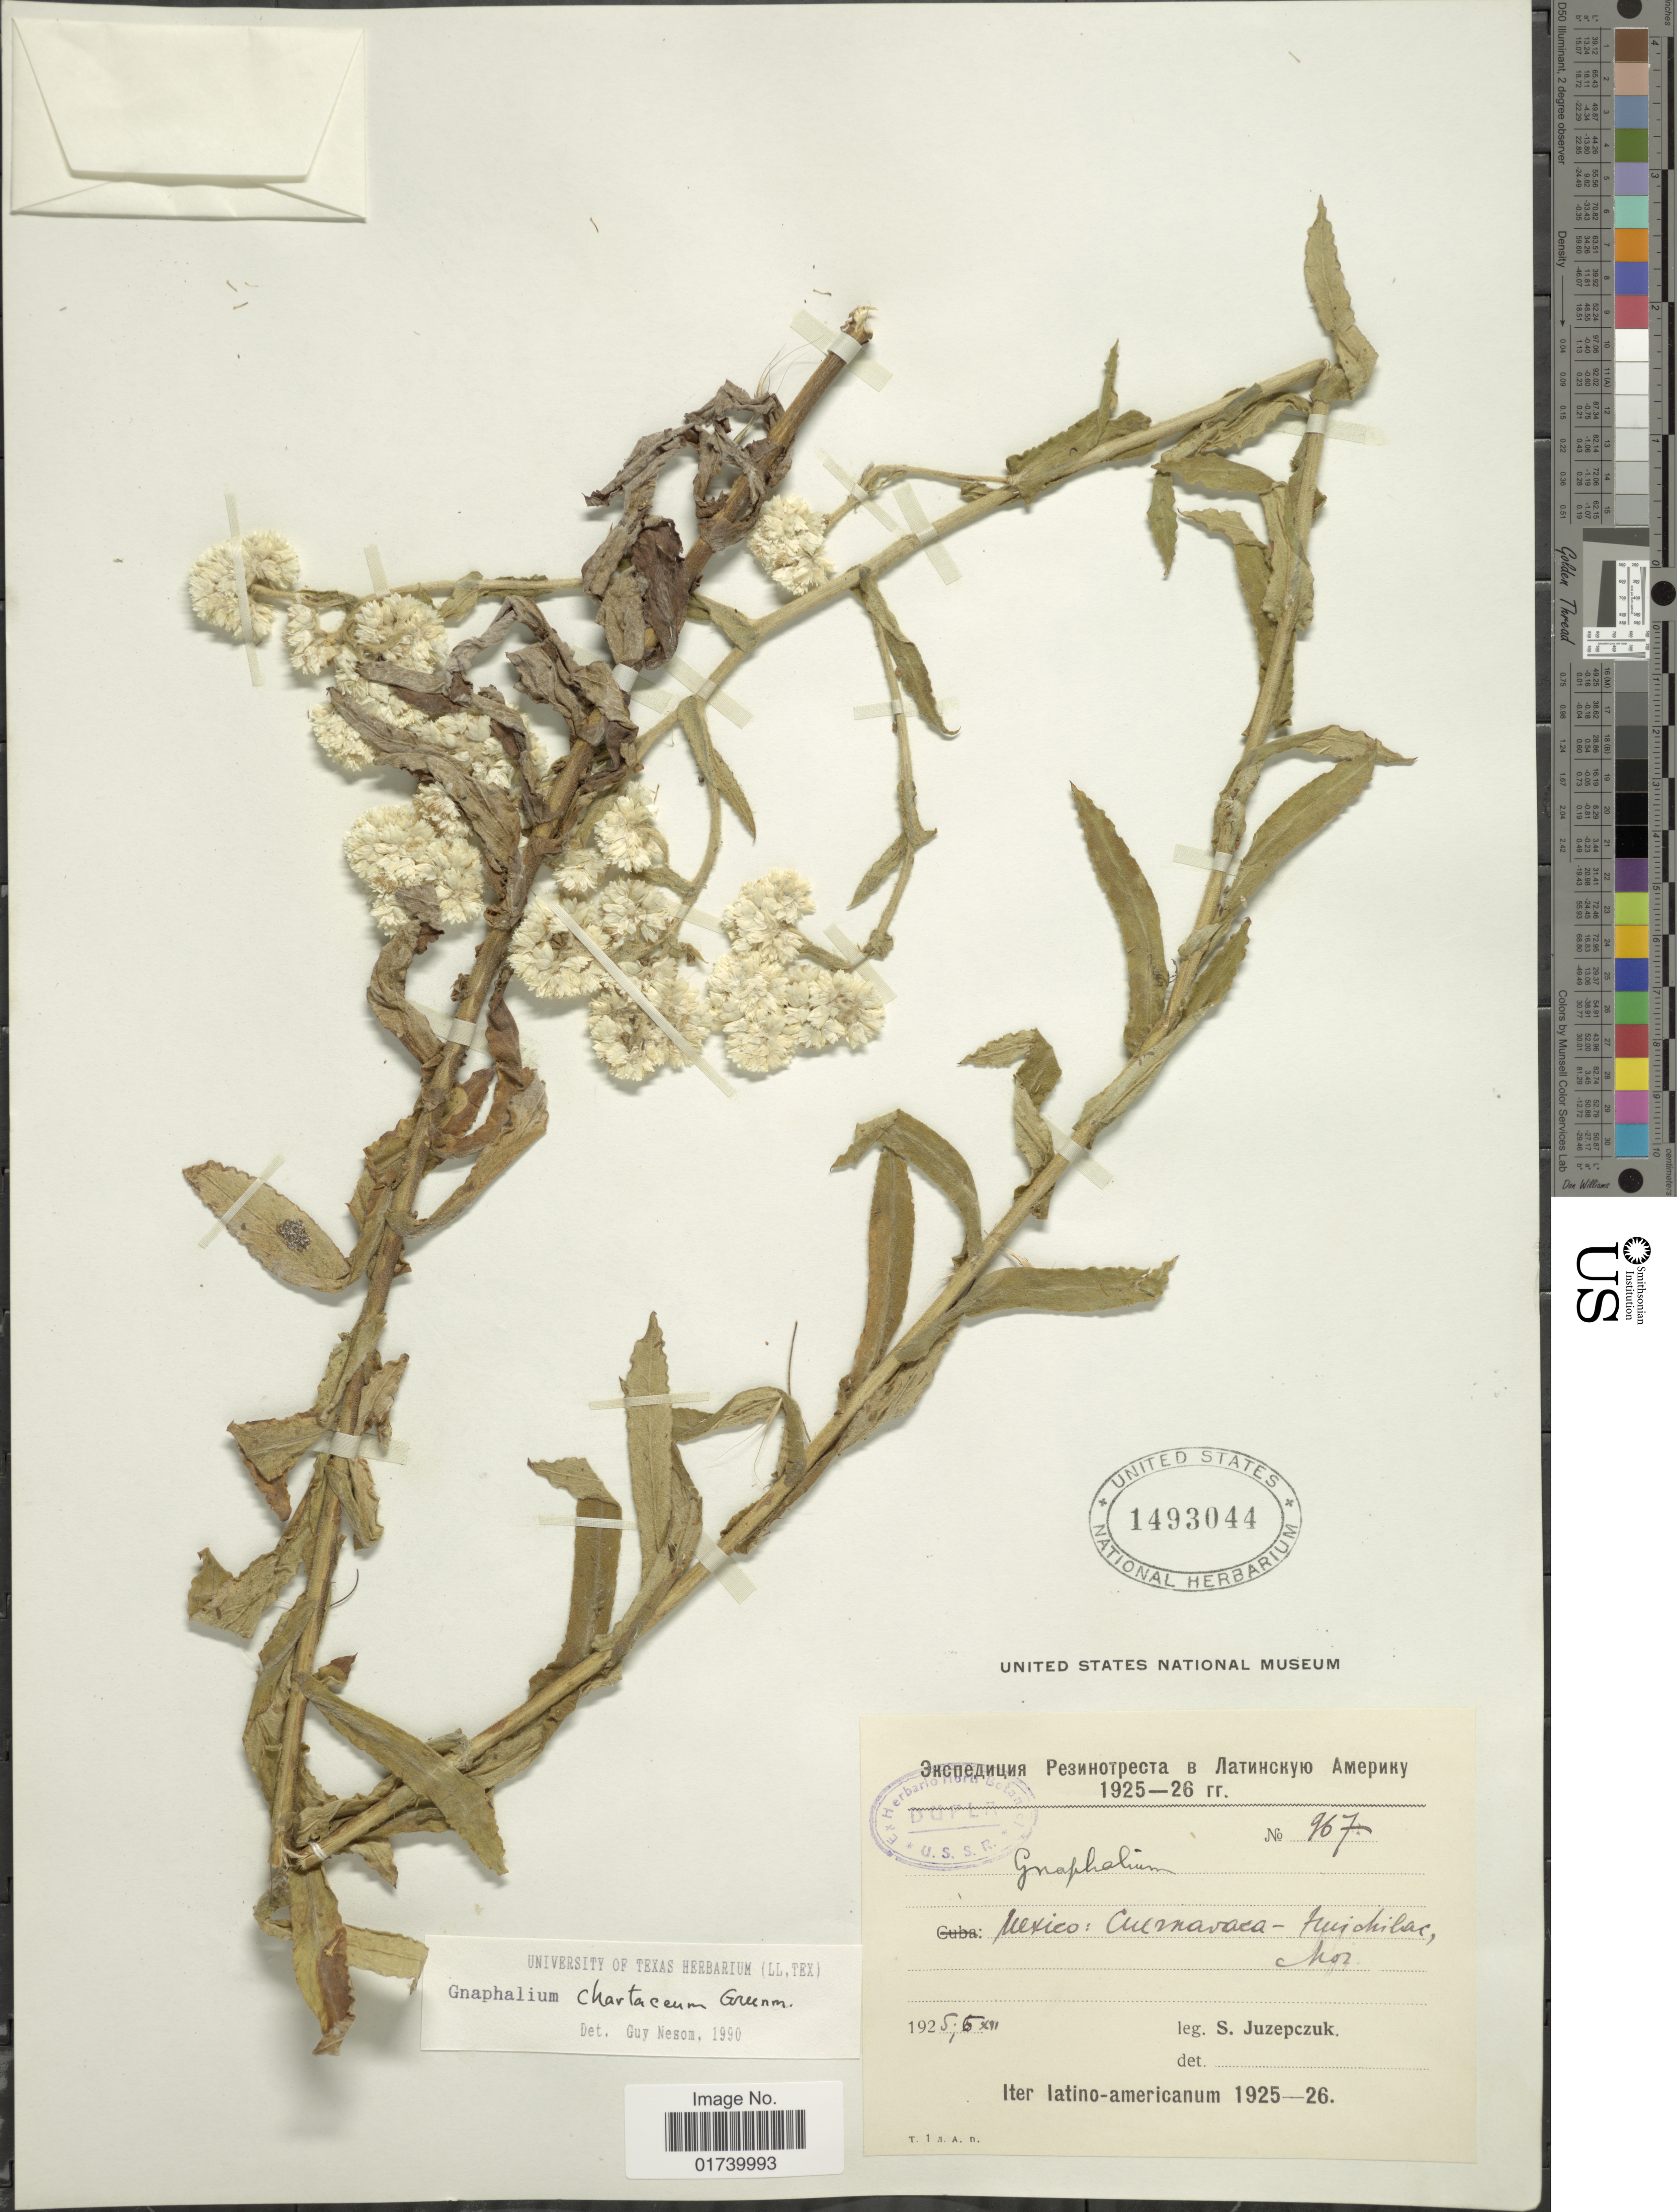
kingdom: Plantae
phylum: Tracheophyta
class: Magnoliopsida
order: Asterales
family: Asteraceae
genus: Pseudognaphalium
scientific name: Pseudognaphalium chartaceum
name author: (Greenm.) Anderb.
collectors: S. Juzepezuk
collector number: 967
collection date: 1925-12-02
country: Mexico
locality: Culmavaca, Tuidchilac, Nor.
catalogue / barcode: US 1493044